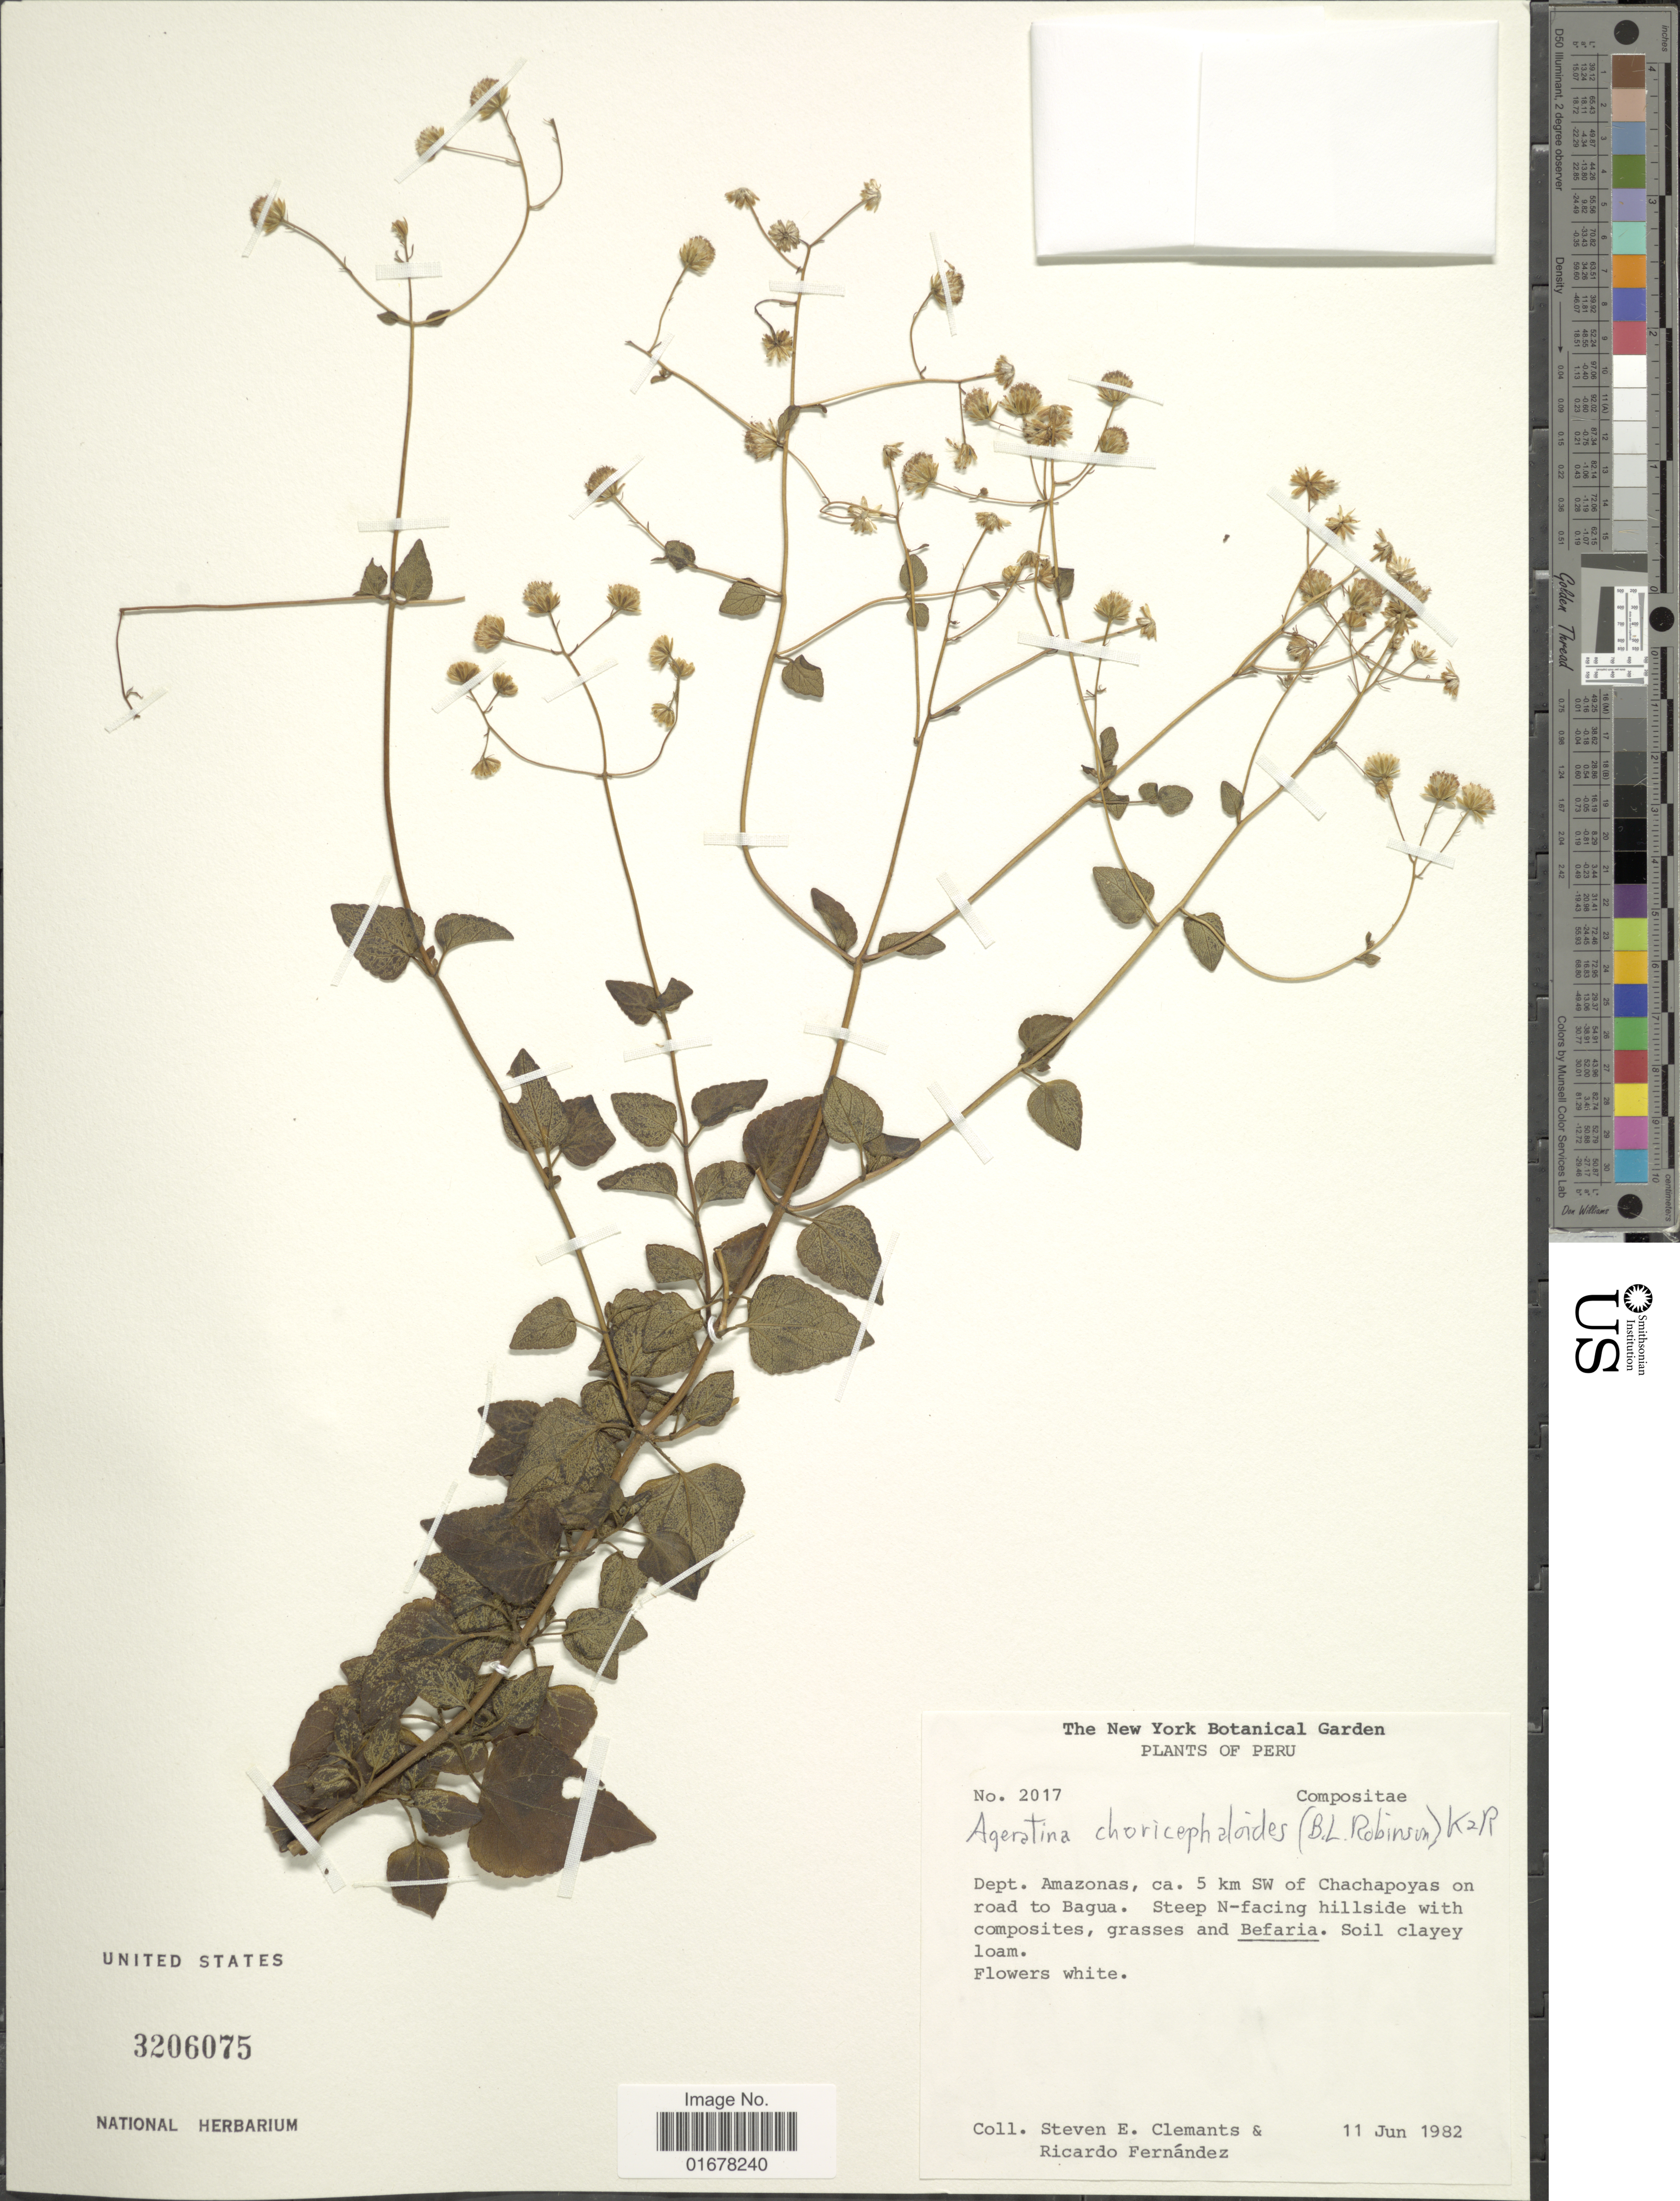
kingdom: Plantae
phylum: Tracheophyta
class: Magnoliopsida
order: Asterales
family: Asteraceae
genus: Ageratina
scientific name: Ageratina choricephaloides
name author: (B.L. Rob.) R.M. King & H. Rob.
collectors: S. Clemants & R. Fernández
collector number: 2017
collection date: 1982-06-11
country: Peru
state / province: Amazonas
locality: Dept. Amazonas, 5 km SW of Chachapoyas on road to Bagua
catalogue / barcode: US 3206075